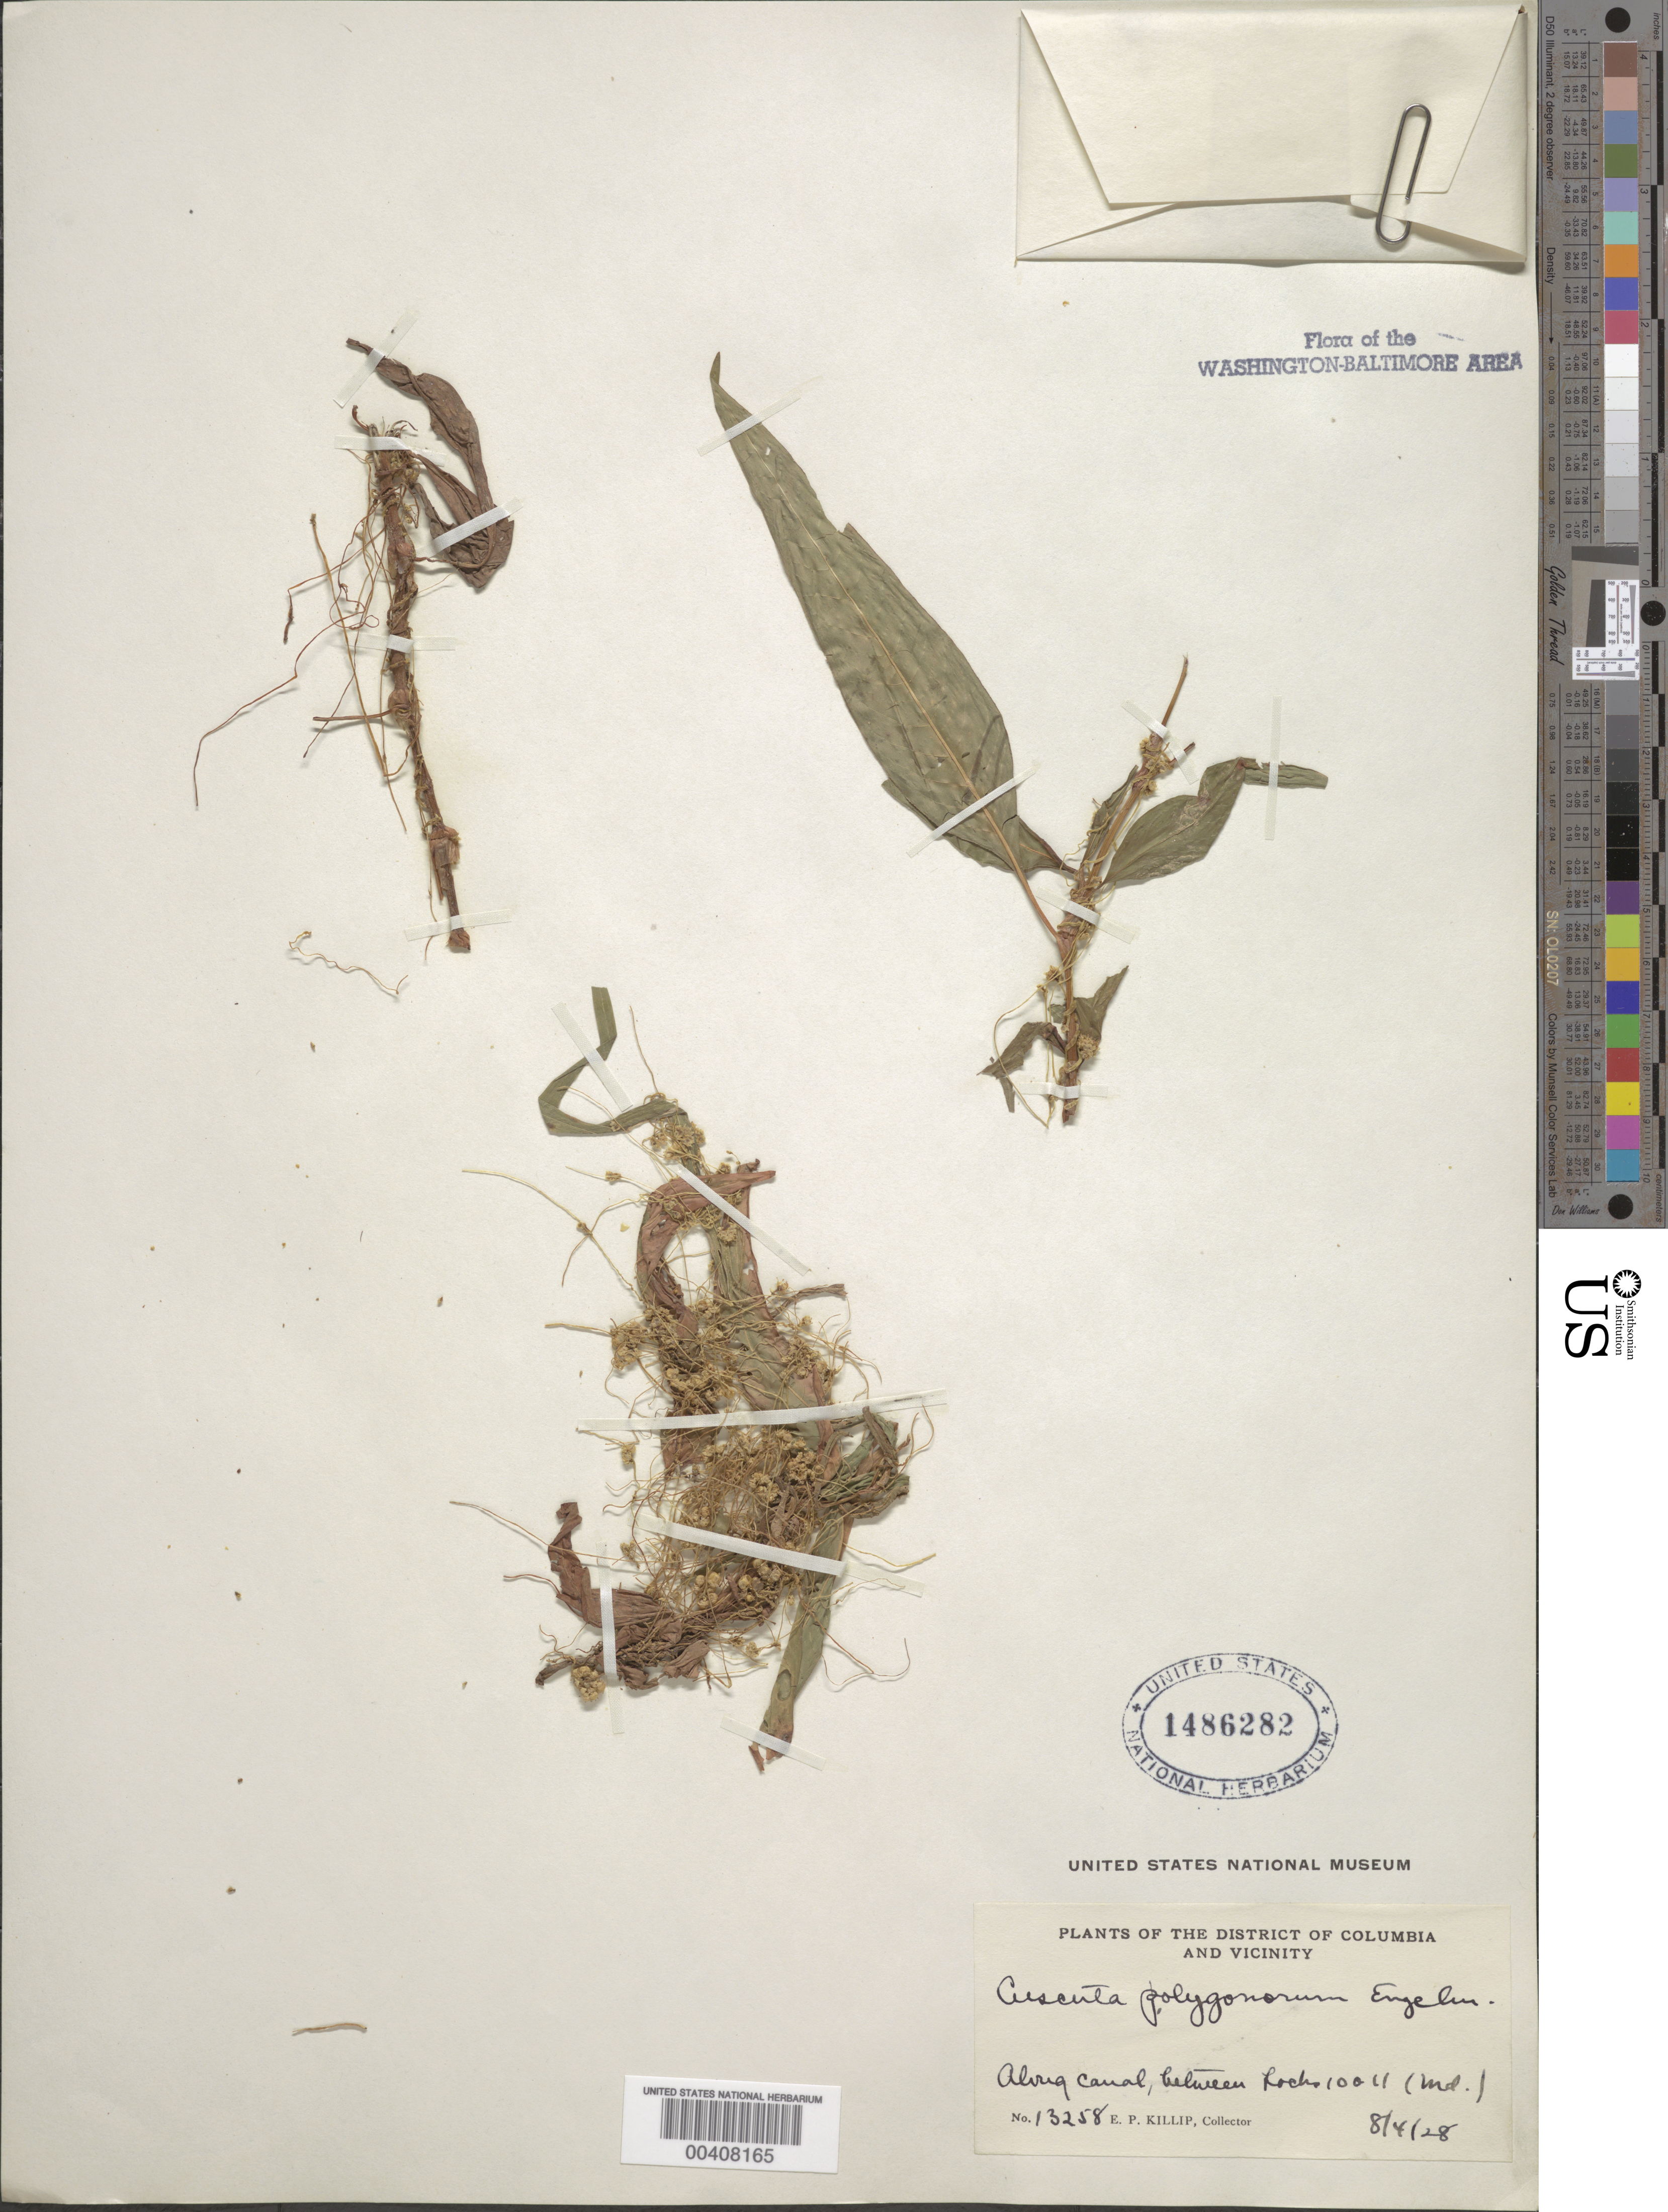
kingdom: Plantae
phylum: Tracheophyta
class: Magnoliopsida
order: Solanales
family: Convolvulaceae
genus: Cuscuta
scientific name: Cuscuta polygonorum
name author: Engelm.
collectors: E. P. Killip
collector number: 13258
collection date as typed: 04 Aug 1928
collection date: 1928-08-04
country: United States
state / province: Maryland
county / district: Montgomery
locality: Along Canal between Locks 10 and 11 C. & O. Canal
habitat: Along canal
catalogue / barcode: US 1486282